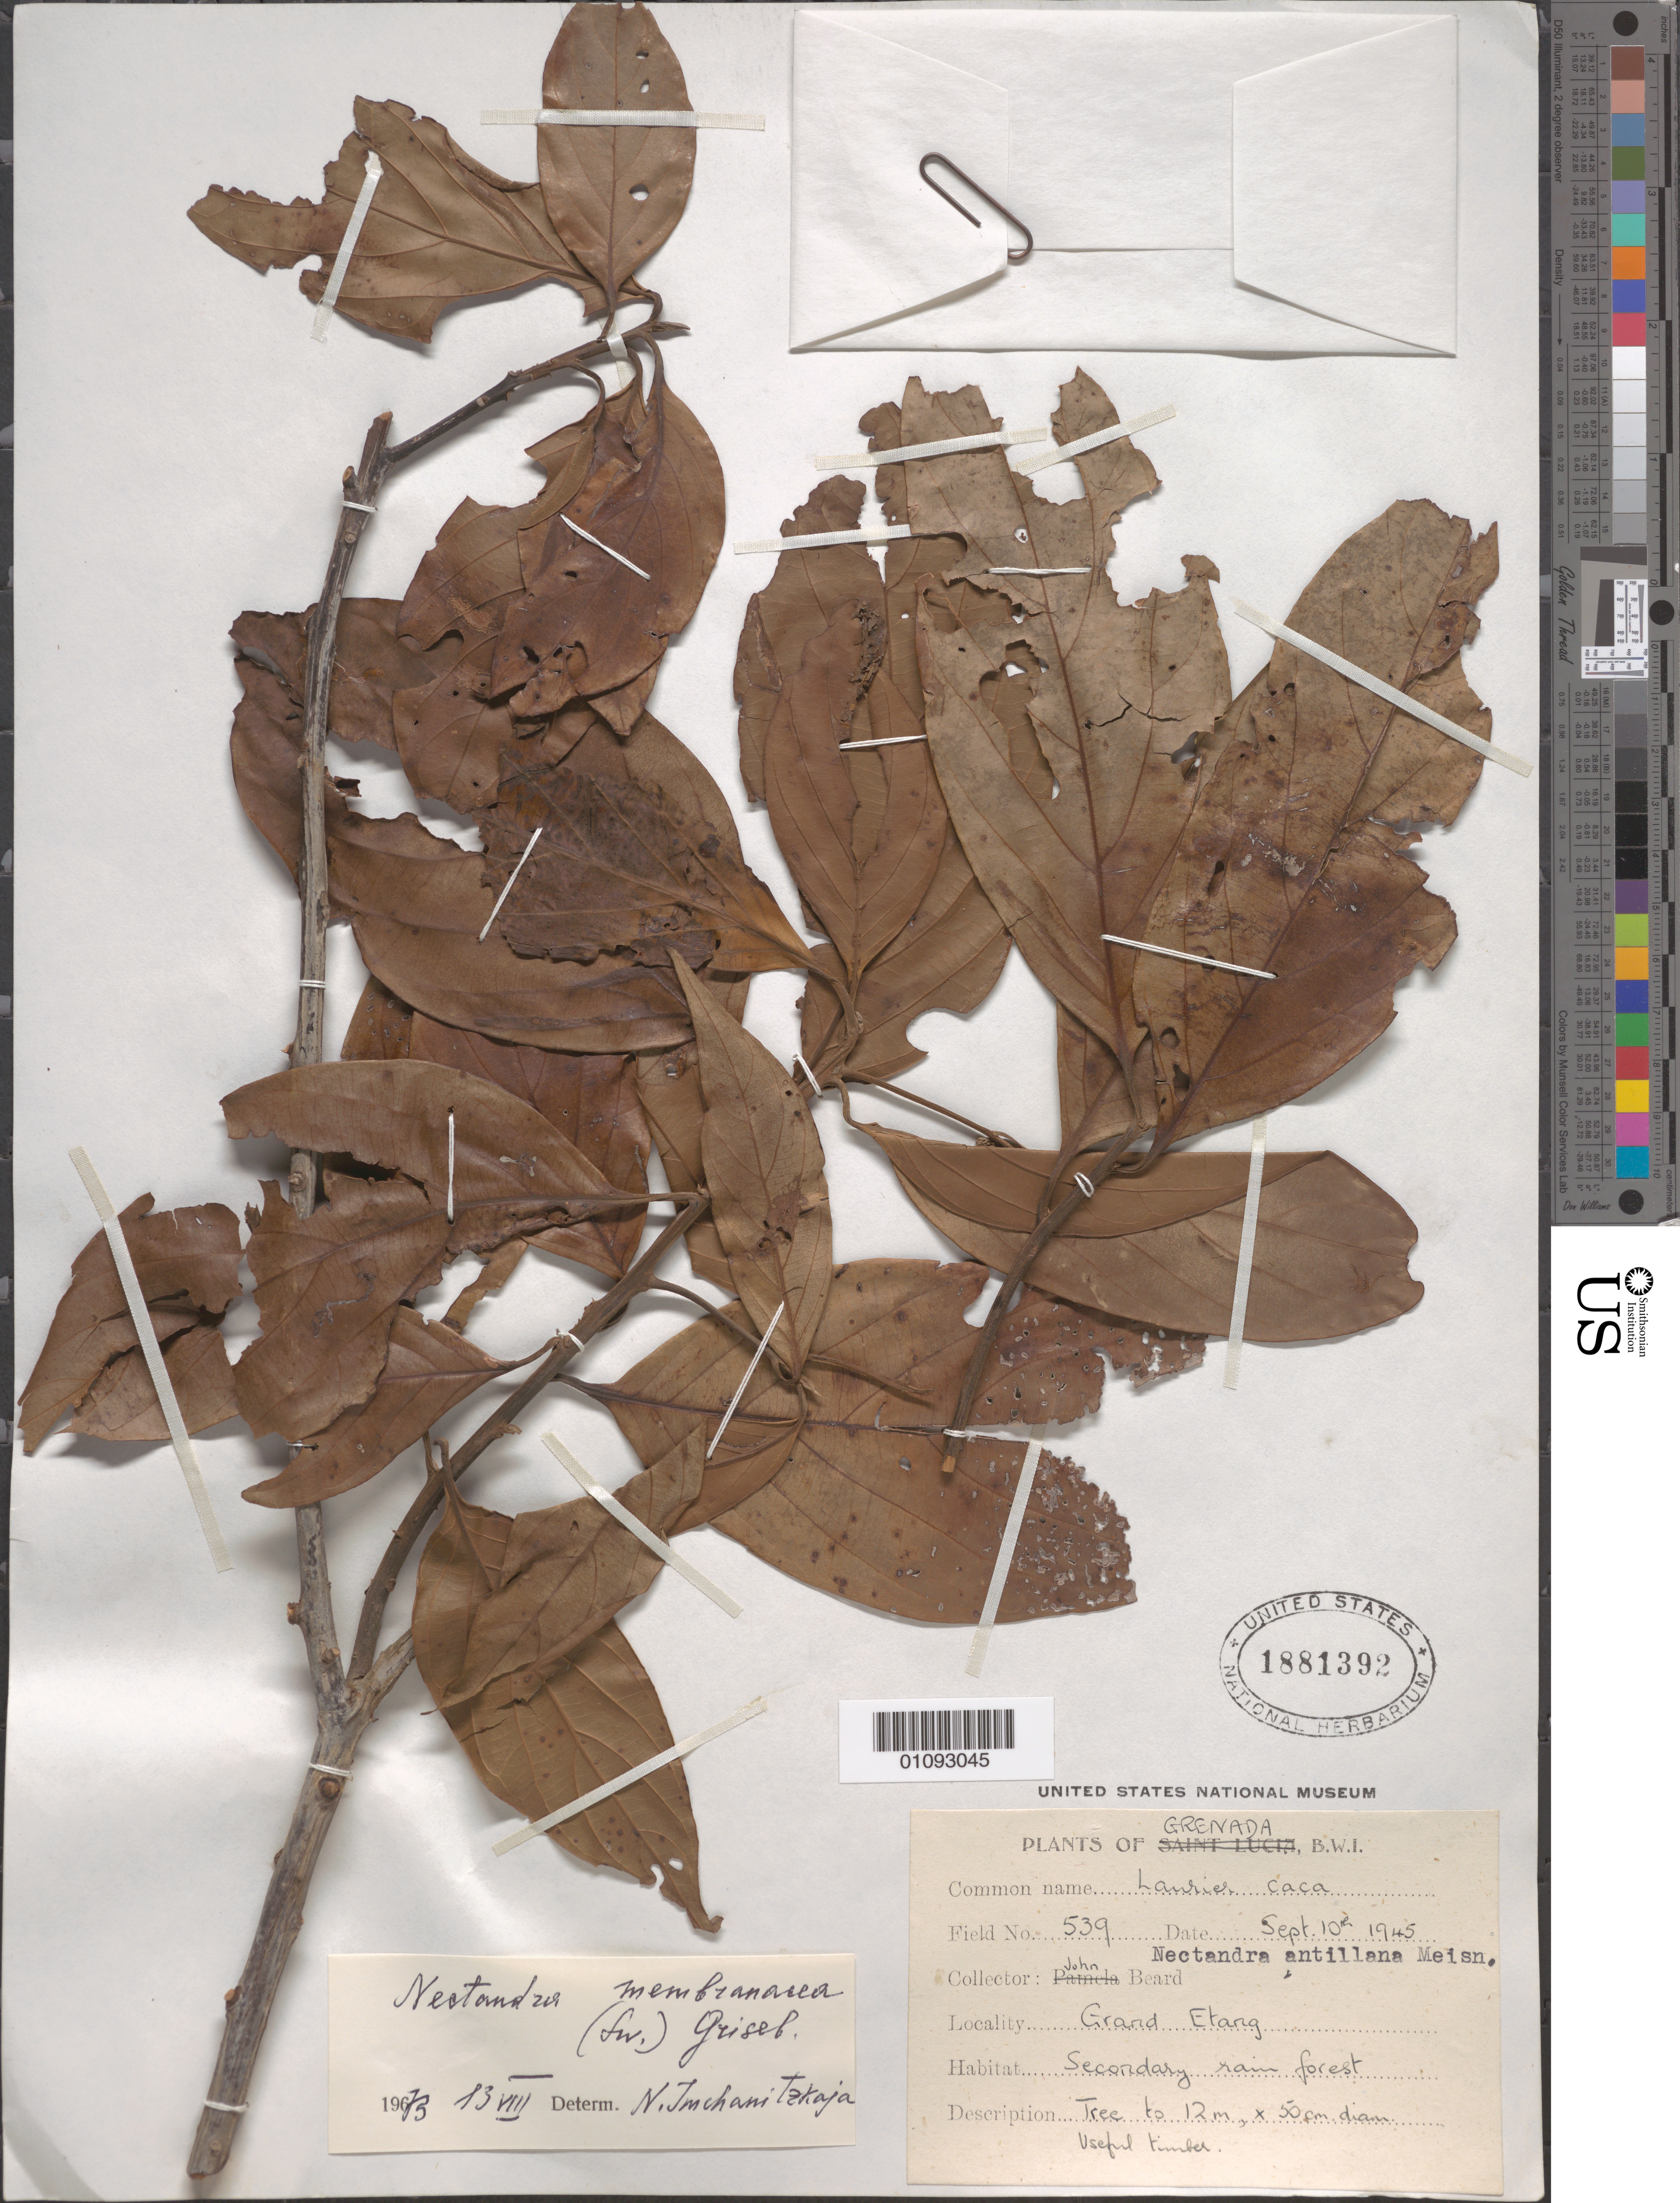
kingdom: Plantae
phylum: Tracheophyta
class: Magnoliopsida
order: Laurales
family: Lauraceae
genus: Nectandra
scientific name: Nectandra membranacea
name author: (Sw.) Griseb.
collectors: J. Beard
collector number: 539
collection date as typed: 10 Sep 1945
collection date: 1945-09-10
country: Grenada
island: Grenada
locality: Grand Etang.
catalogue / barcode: US 1881392